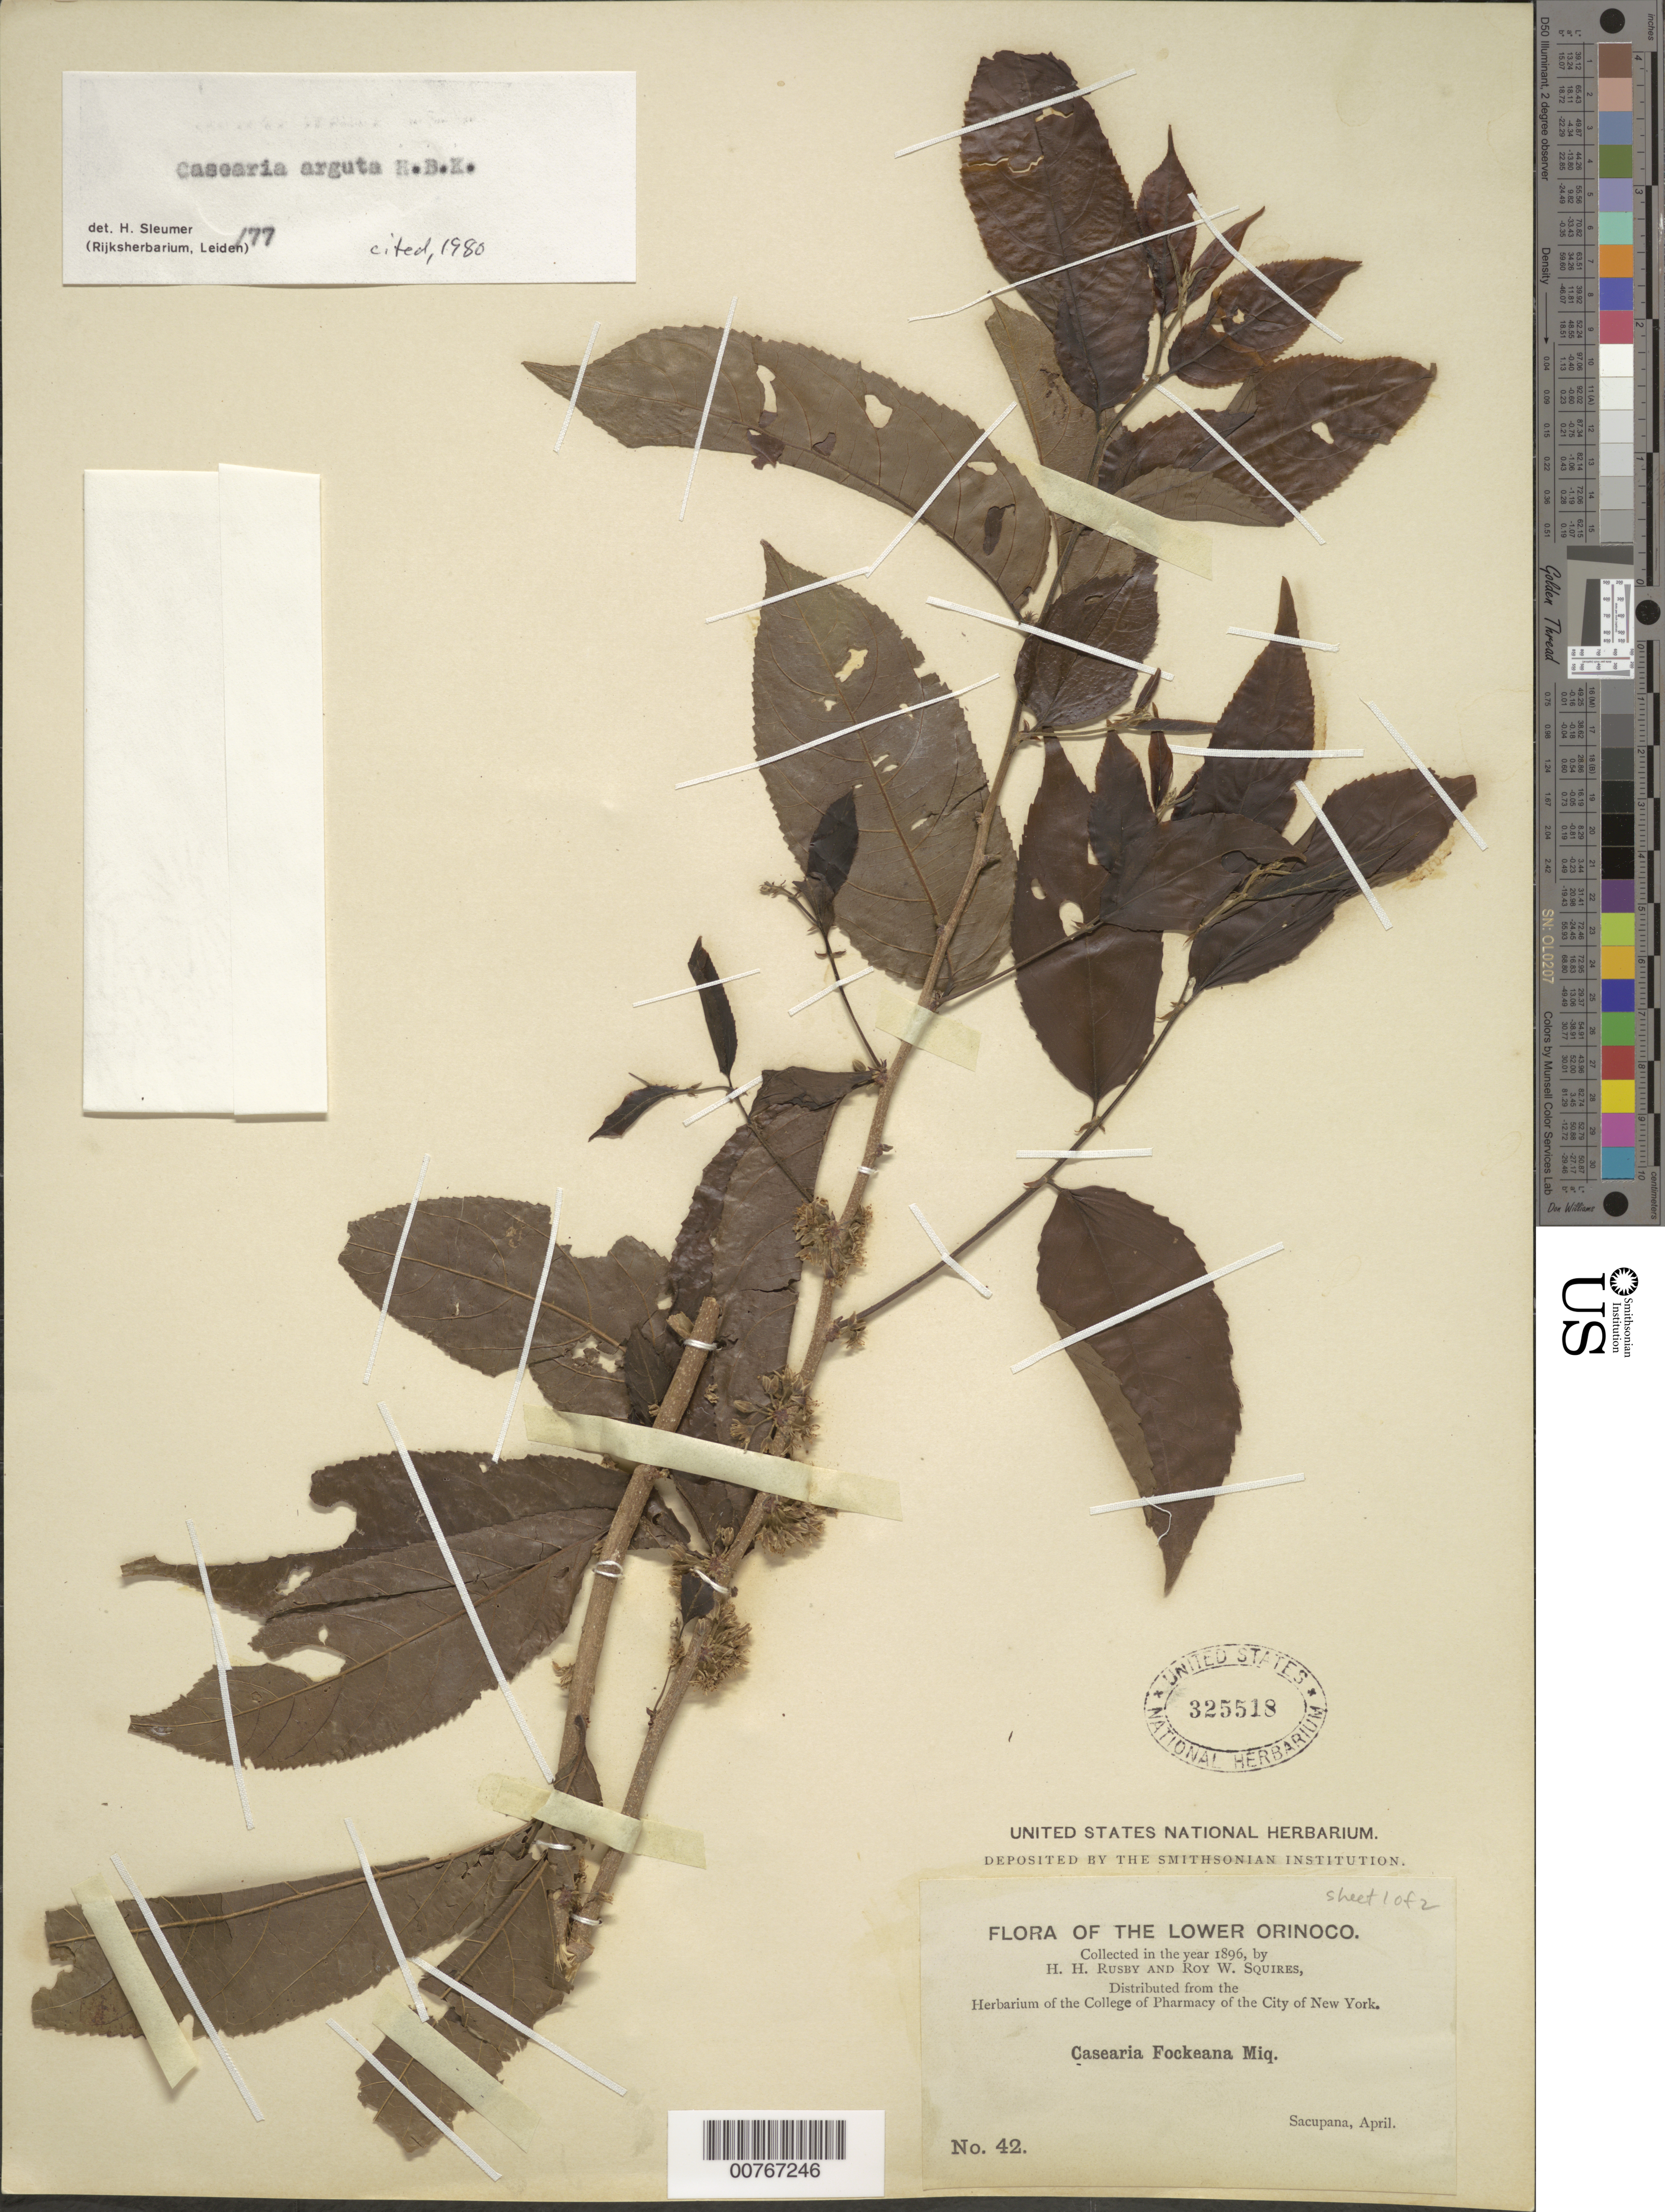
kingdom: Plantae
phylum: Tracheophyta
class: Magnoliopsida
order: Malpighiales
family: Salicaceae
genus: Casearia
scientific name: Casearia arguta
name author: Kunth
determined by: Sleumer, H. O.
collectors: H. H. Rusby & R. Squires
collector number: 42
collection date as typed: April 1896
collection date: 1896-04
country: Venezuela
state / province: Delta Amacuro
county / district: Antonio Díaz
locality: Lower Orinoco, Sacupana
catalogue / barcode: US 325518